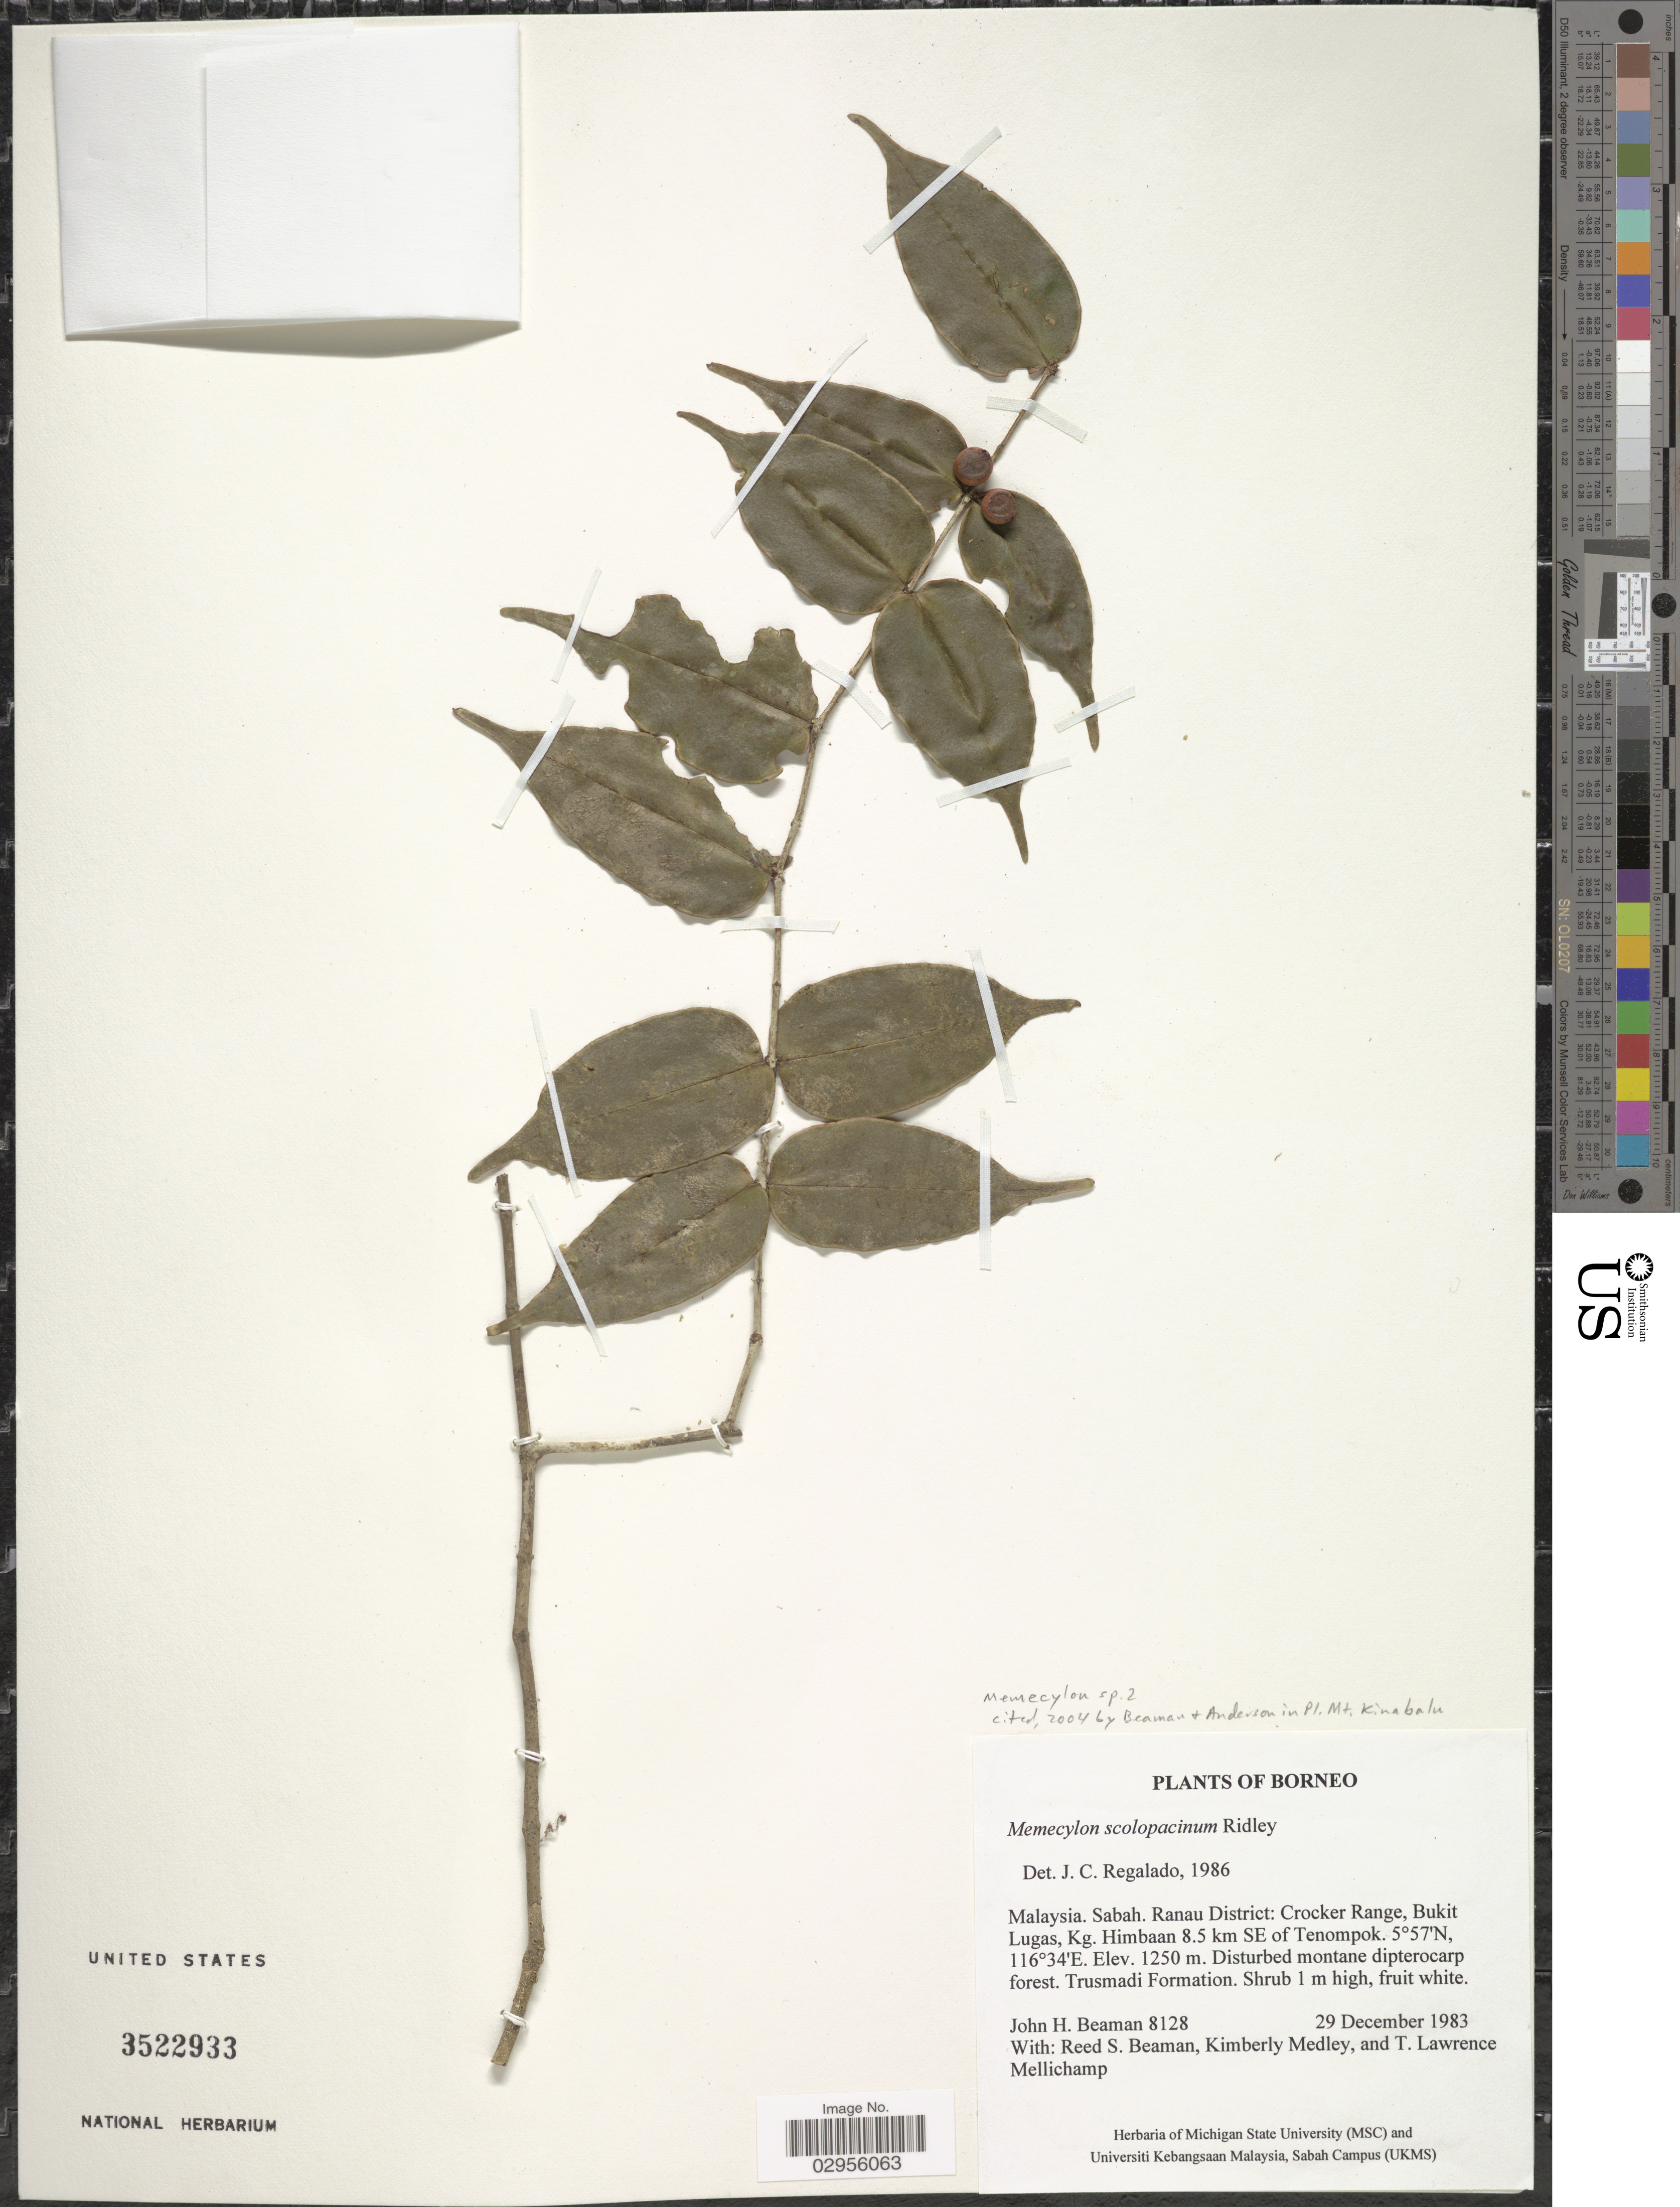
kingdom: Plantae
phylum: Tracheophyta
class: Magnoliopsida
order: Myrtales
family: Melastomataceae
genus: Memecylon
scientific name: Memecylon sp.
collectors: J. H. Beaman, R. S. Beaman, K. Medley & T. L. Mellichamp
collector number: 8128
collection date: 1983-12-29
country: Malaysia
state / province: Sabah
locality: Borneo. Ranau District: Crocker Range, Bukit Lugas, Kg. Himbaan 8.5 km SE of Tenompok.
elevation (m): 1250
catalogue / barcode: US 3522933